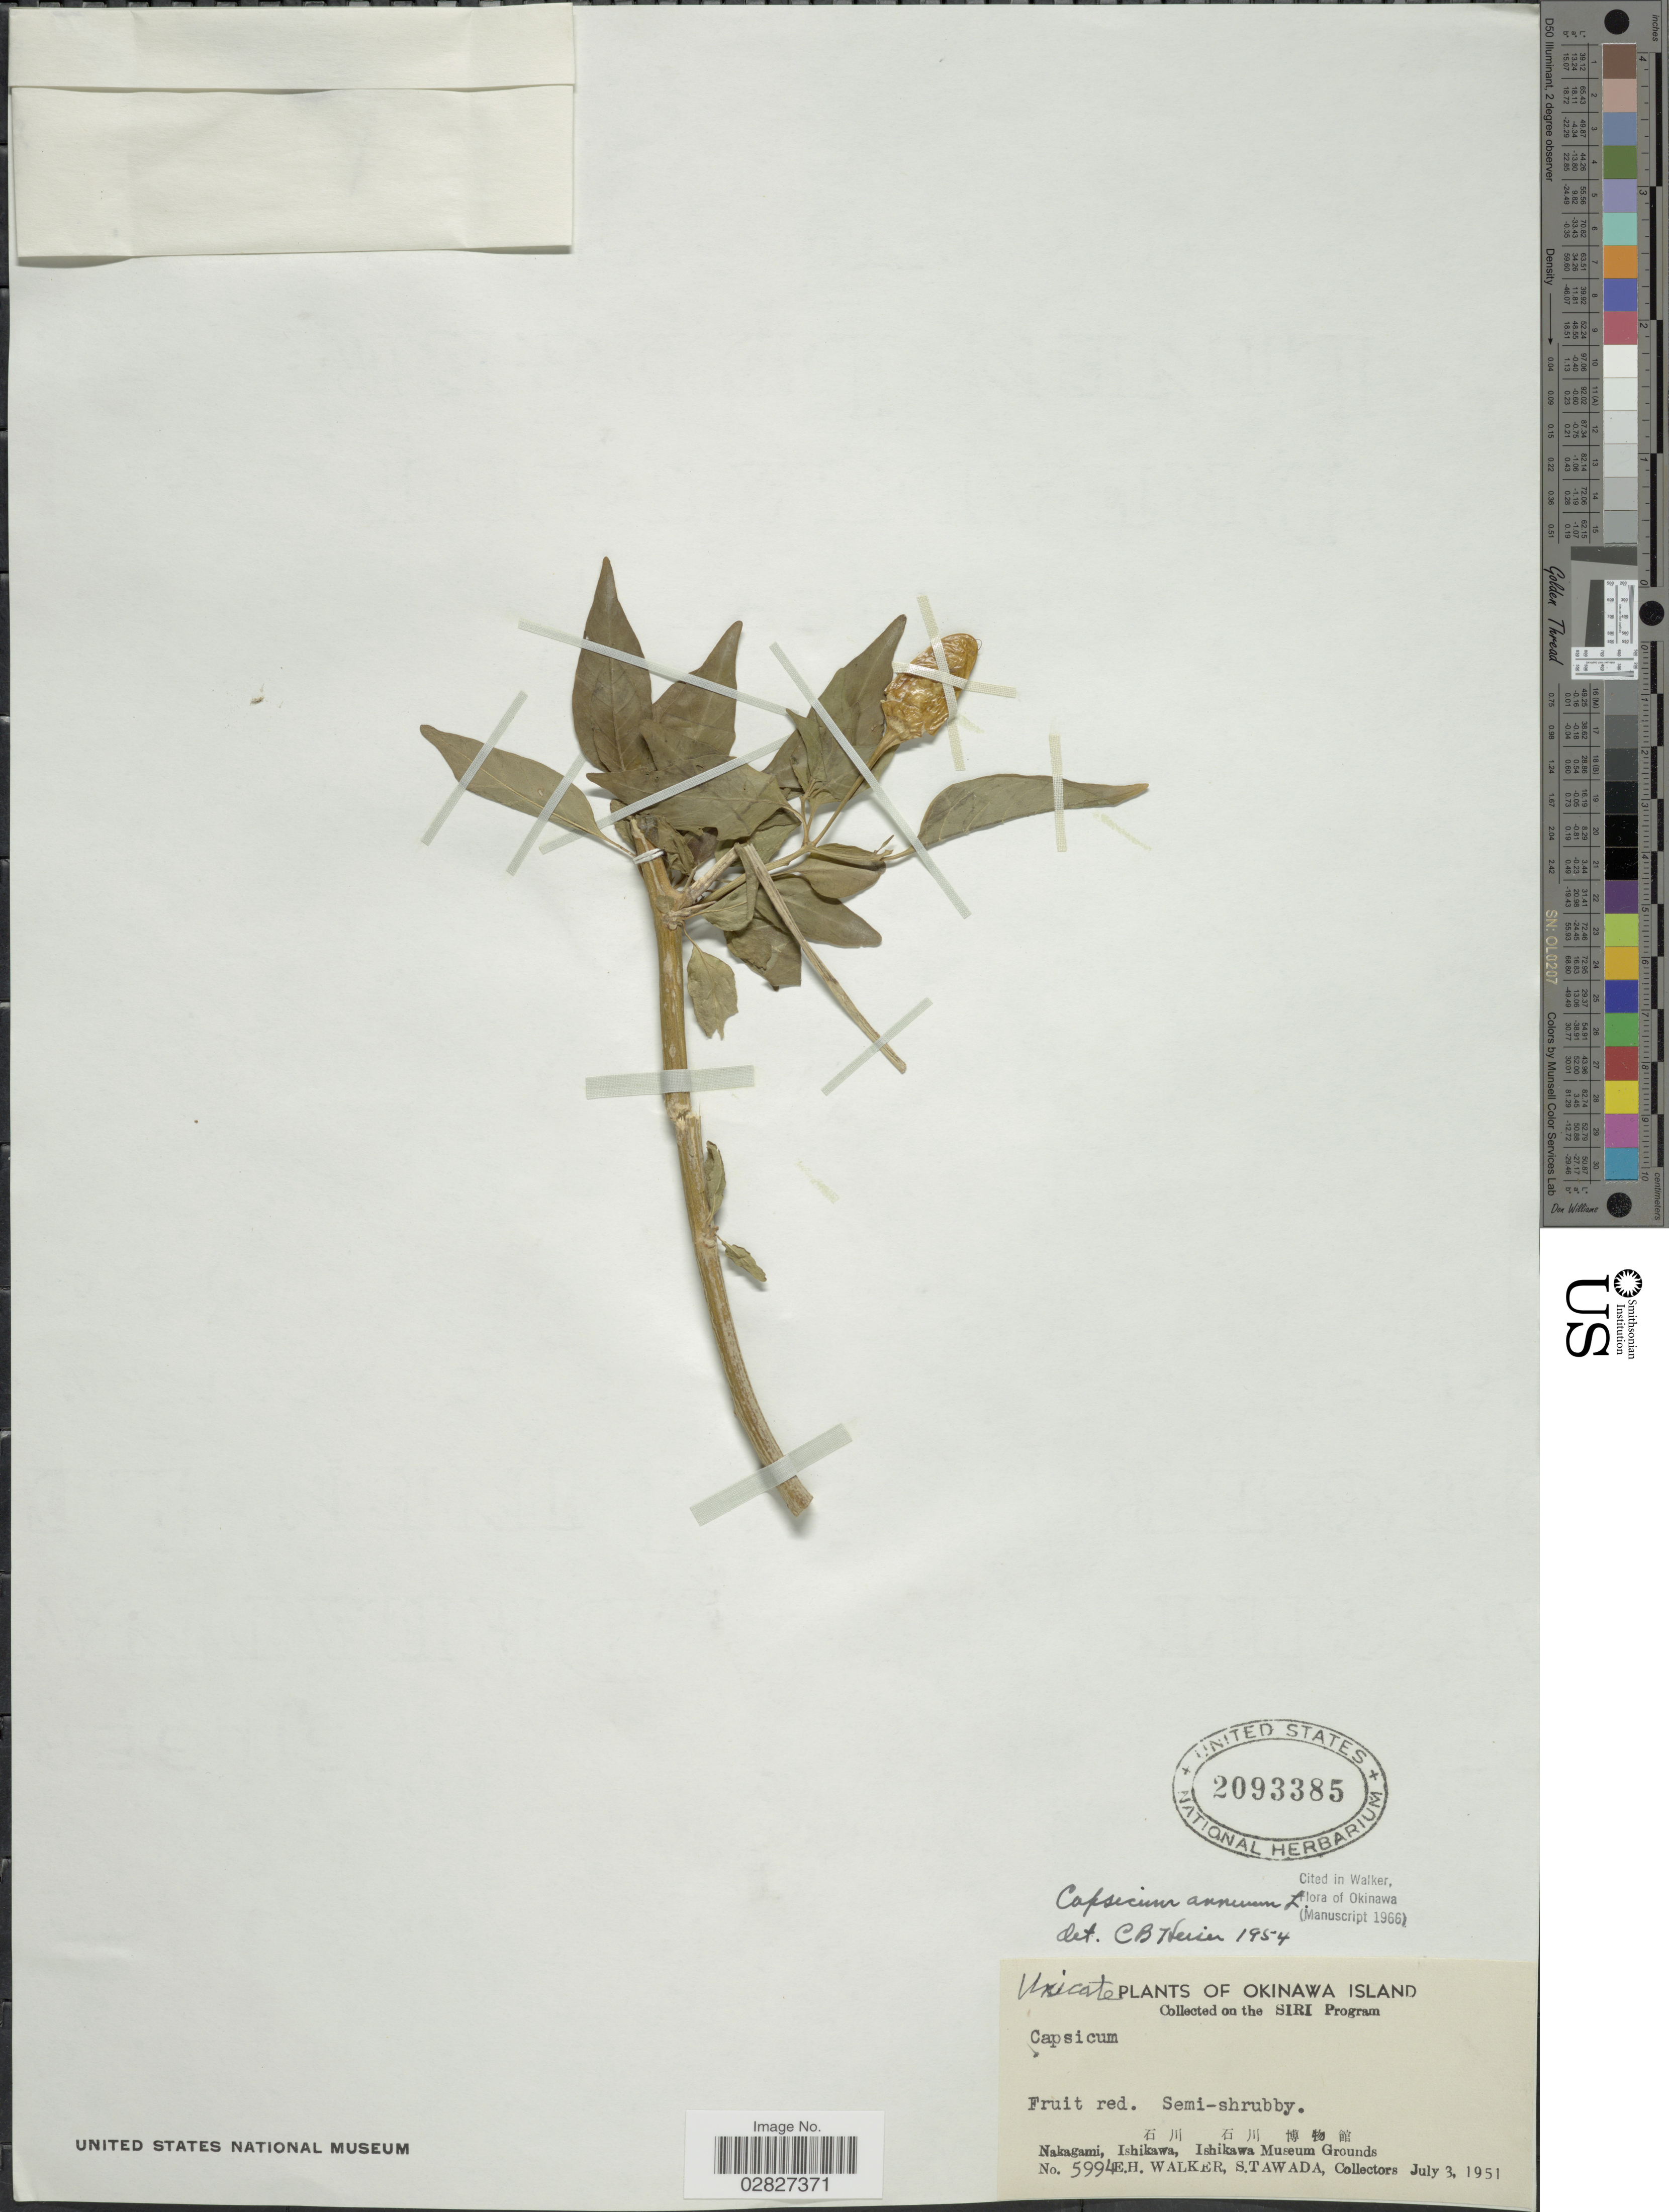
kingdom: Plantae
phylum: Tracheophyta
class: Magnoliopsida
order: Solanales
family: Solanaceae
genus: Capsicum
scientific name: Capsicum annuum 'Habanero'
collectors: E. H. Walker & S. Tawada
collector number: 5994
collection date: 1951-07-03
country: Japan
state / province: Okinawa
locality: Okinawa Island. SIRI Program. Nakagami, Ishikawa, Ishikawa Museum Grounds.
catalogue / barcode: US 2093385